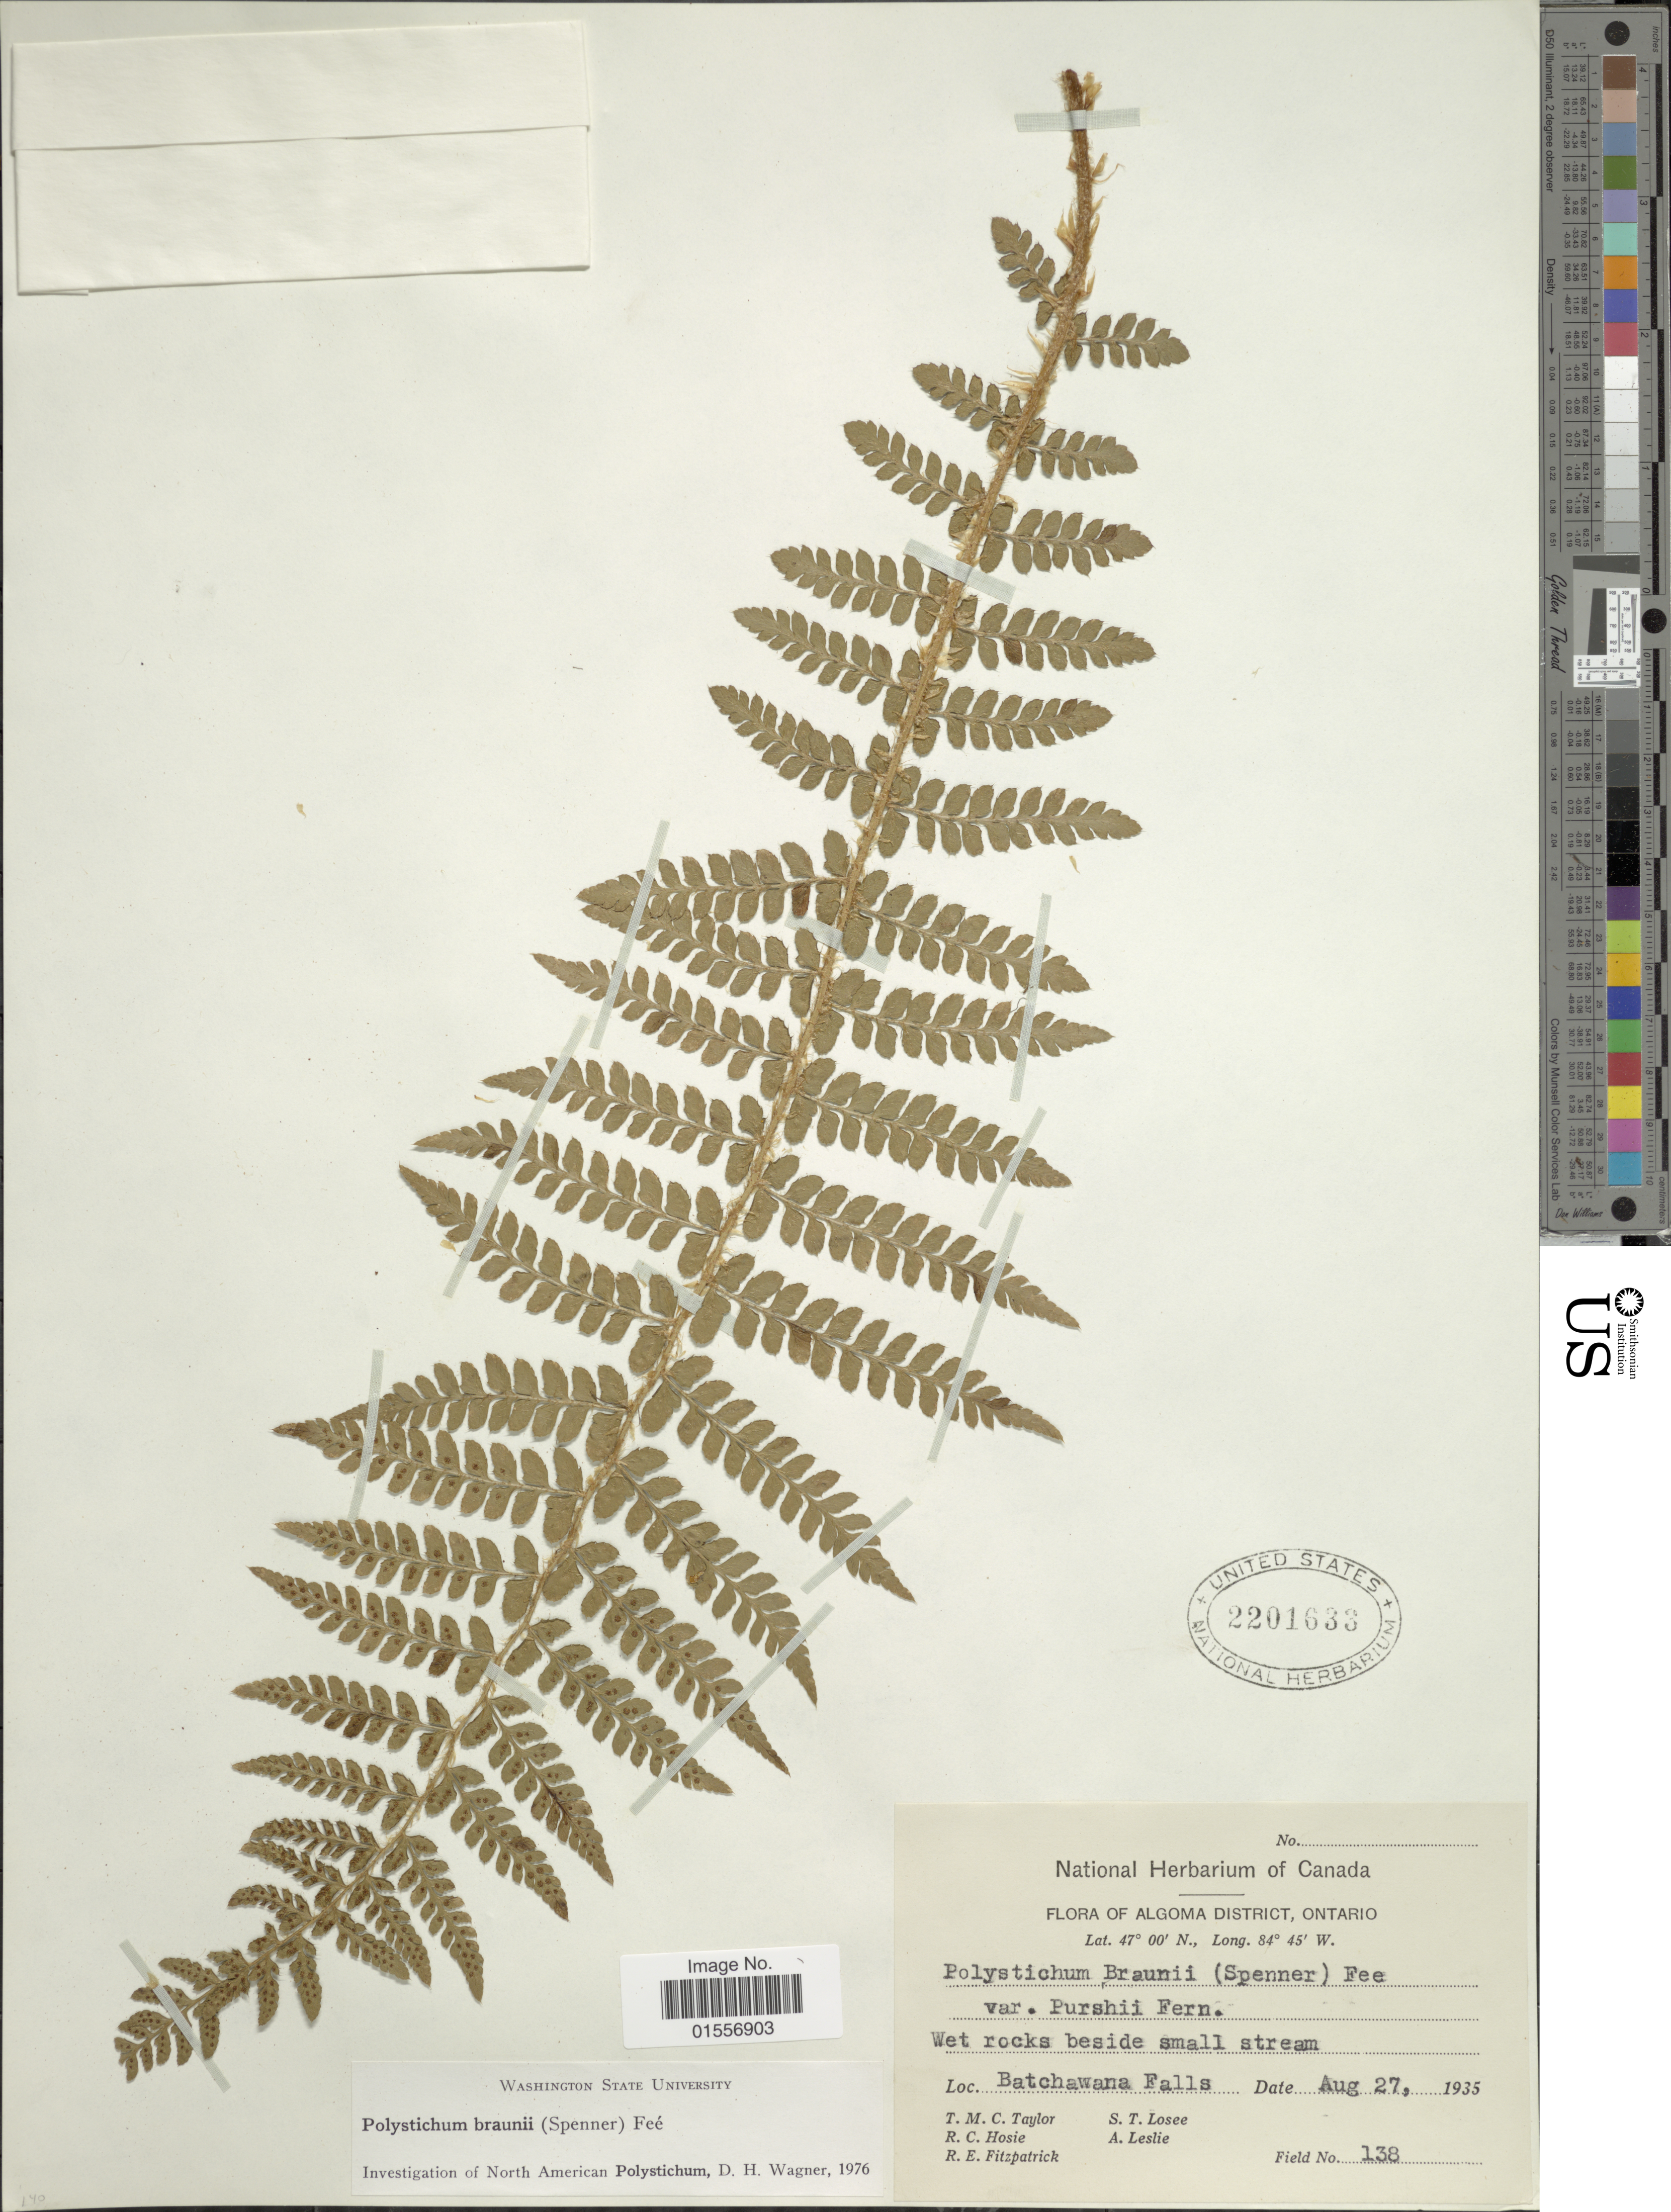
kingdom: Plantae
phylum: Tracheophyta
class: Polypodiopsida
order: Polypodiales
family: Dryopteridaceae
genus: Polystichum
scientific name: Polystichum braunii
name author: (Spenn.) Fée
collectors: T. M. C. Taylor, R. Hosie, R. Fitzpatrick, S. Losee & A. Leslie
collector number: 138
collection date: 1935-08-27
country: Canada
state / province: Ontario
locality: Algoma District, Ontario, Loc. Batchawana Falls.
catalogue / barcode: US 2201633